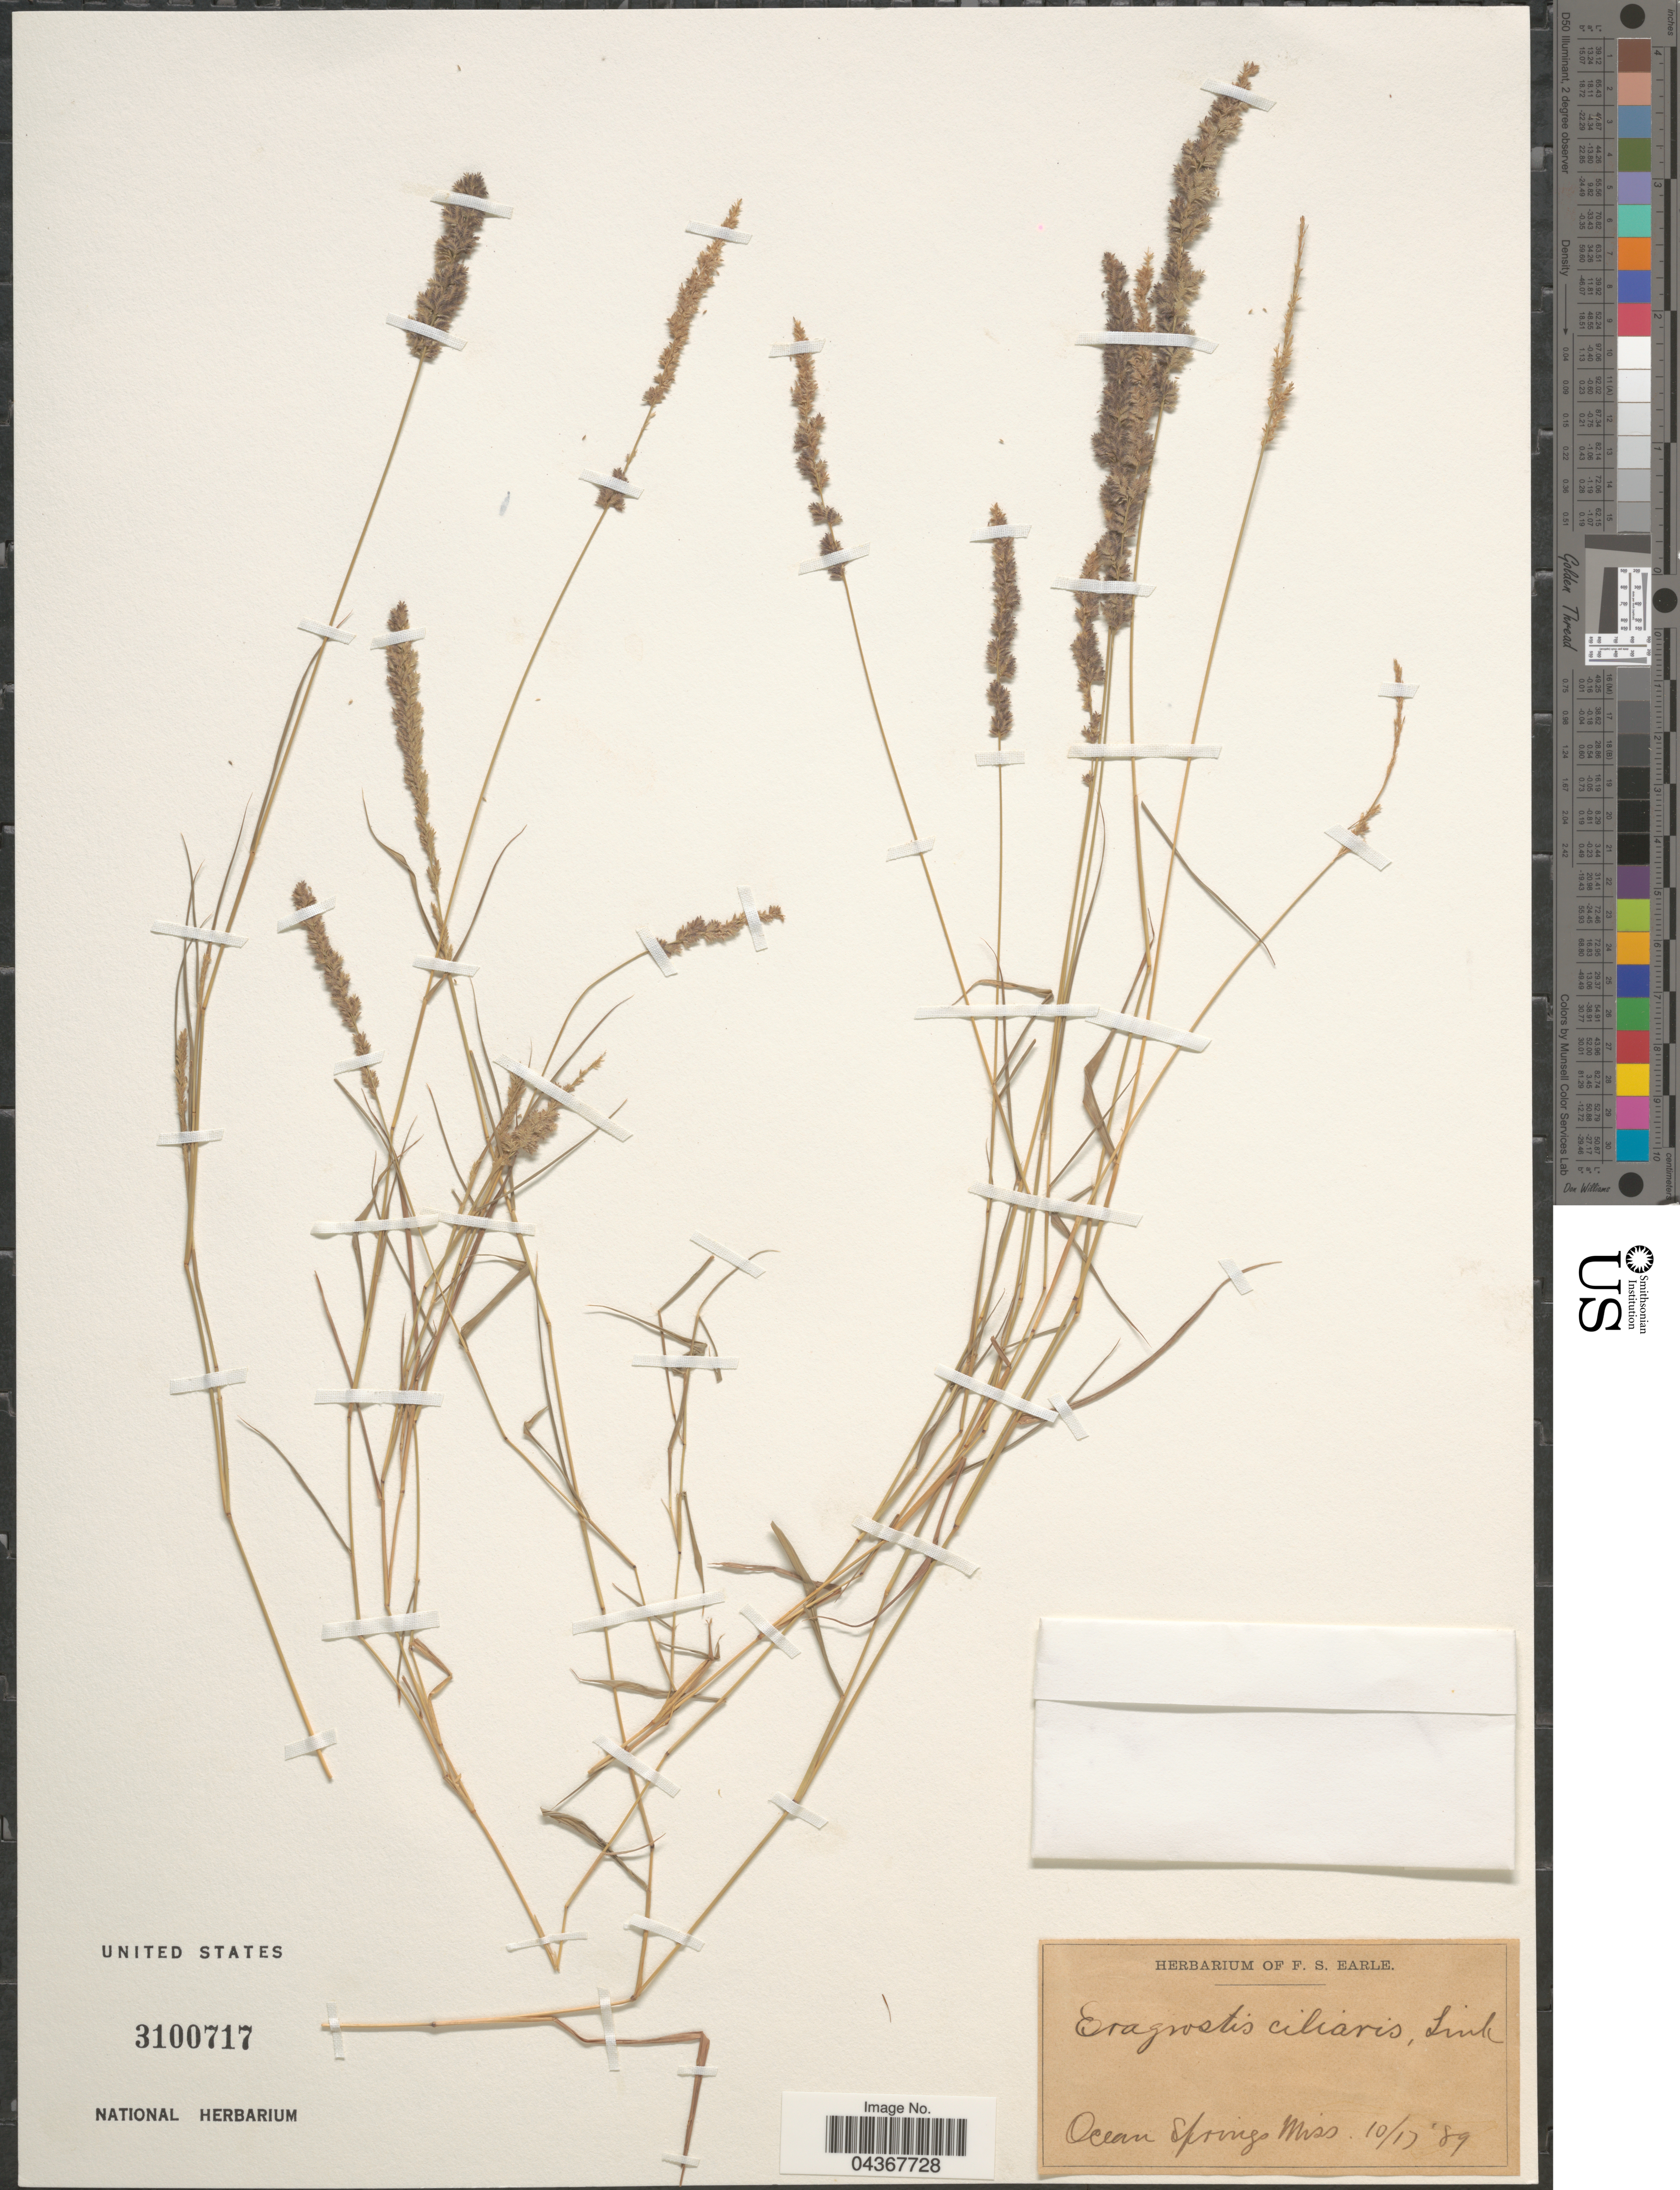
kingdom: Plantae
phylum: Tracheophyta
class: Liliopsida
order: Poales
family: Poaceae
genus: Eragrostis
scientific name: Eragrostis ciliaris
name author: (L.) R. Br.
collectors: Ex herb. F. S. Earle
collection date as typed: Transcribed d/m/y: 17/10/89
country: United States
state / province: Mississippi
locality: Ocean Springs.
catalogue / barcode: US 3100717